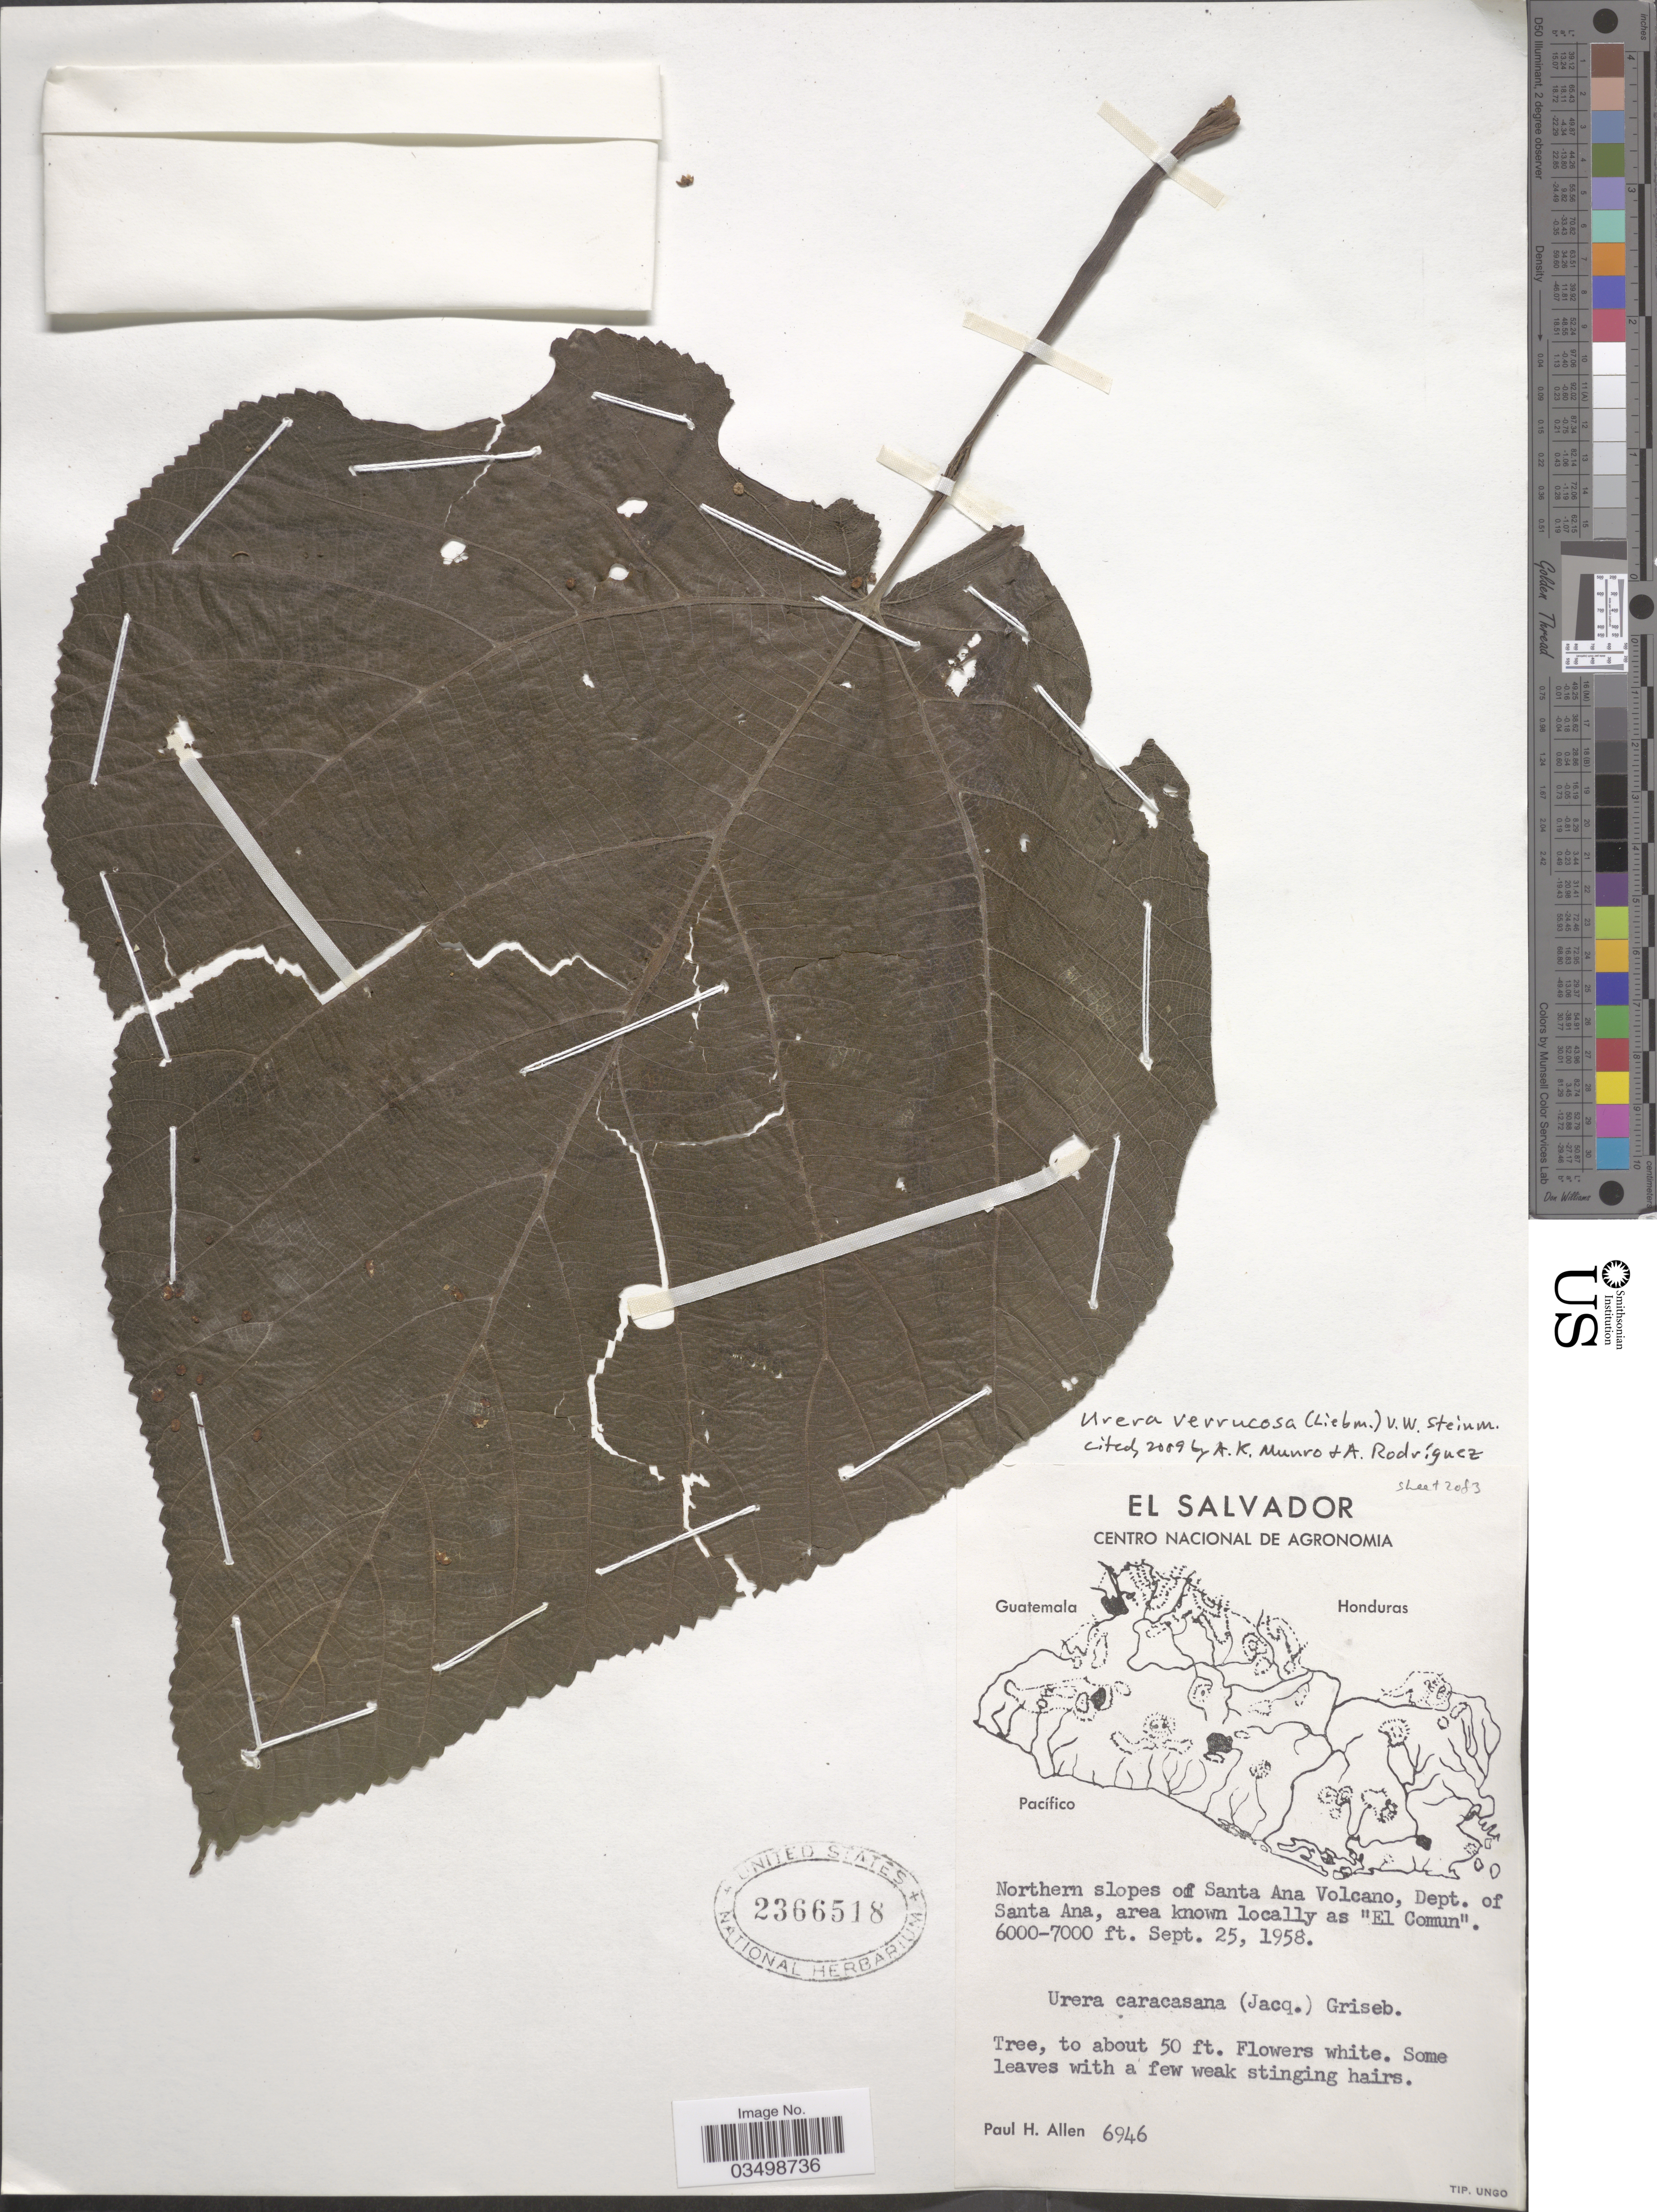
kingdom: Plantae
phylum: Tracheophyta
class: Magnoliopsida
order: Rosales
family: Urticaceae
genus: Urera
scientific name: Urera verrucosa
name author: (Liebm.) V.W. Steinm.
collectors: P. H. Allen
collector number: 6946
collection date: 1958-09-25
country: El Salvador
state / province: Santa Ana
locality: Northern slopes of Santa Ana Volcano, Dept. of Santa Ana, area known locally as "El Comun".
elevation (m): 1829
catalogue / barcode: US 2366518